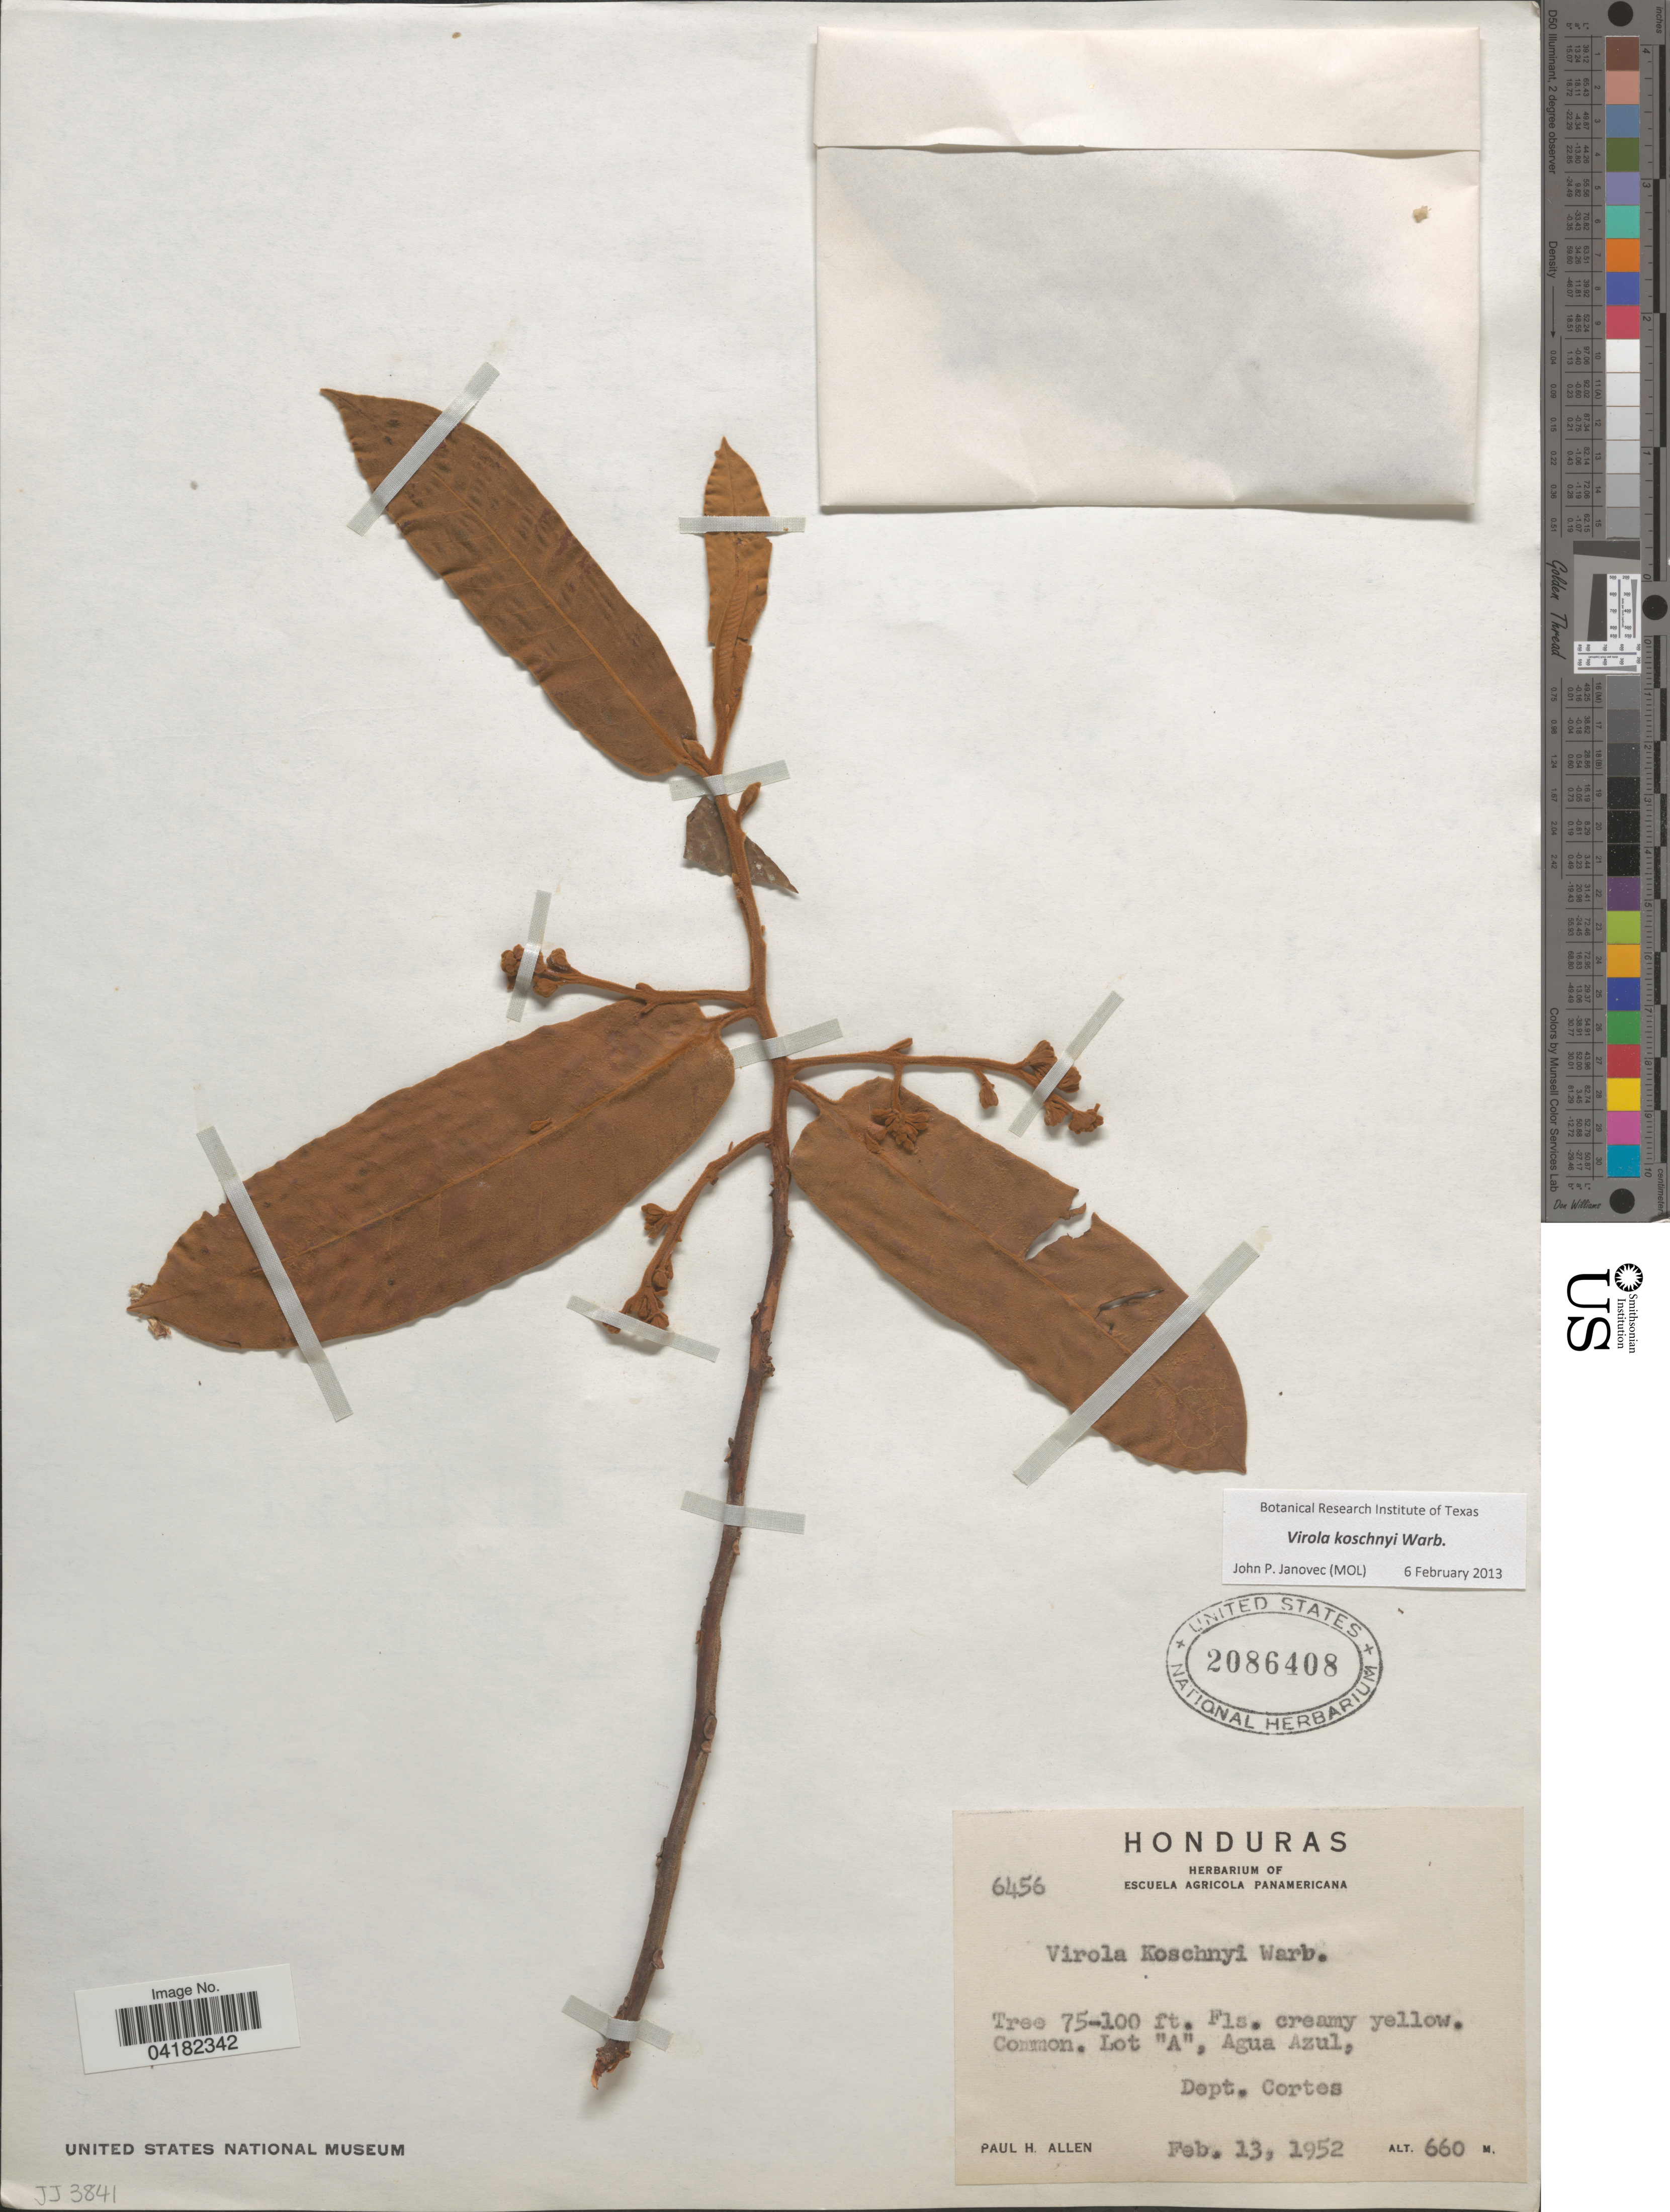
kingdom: Plantae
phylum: Tracheophyta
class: Magnoliopsida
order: Magnoliales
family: Myristicaceae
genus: Virola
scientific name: Virola koschnyi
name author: Warb.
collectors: P. H. Allen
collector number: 6456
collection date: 1952-02-13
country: Honduras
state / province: Cortes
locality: Lot "A", Agua Azul. Dept. Cortes.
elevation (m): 660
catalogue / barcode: US 2086408